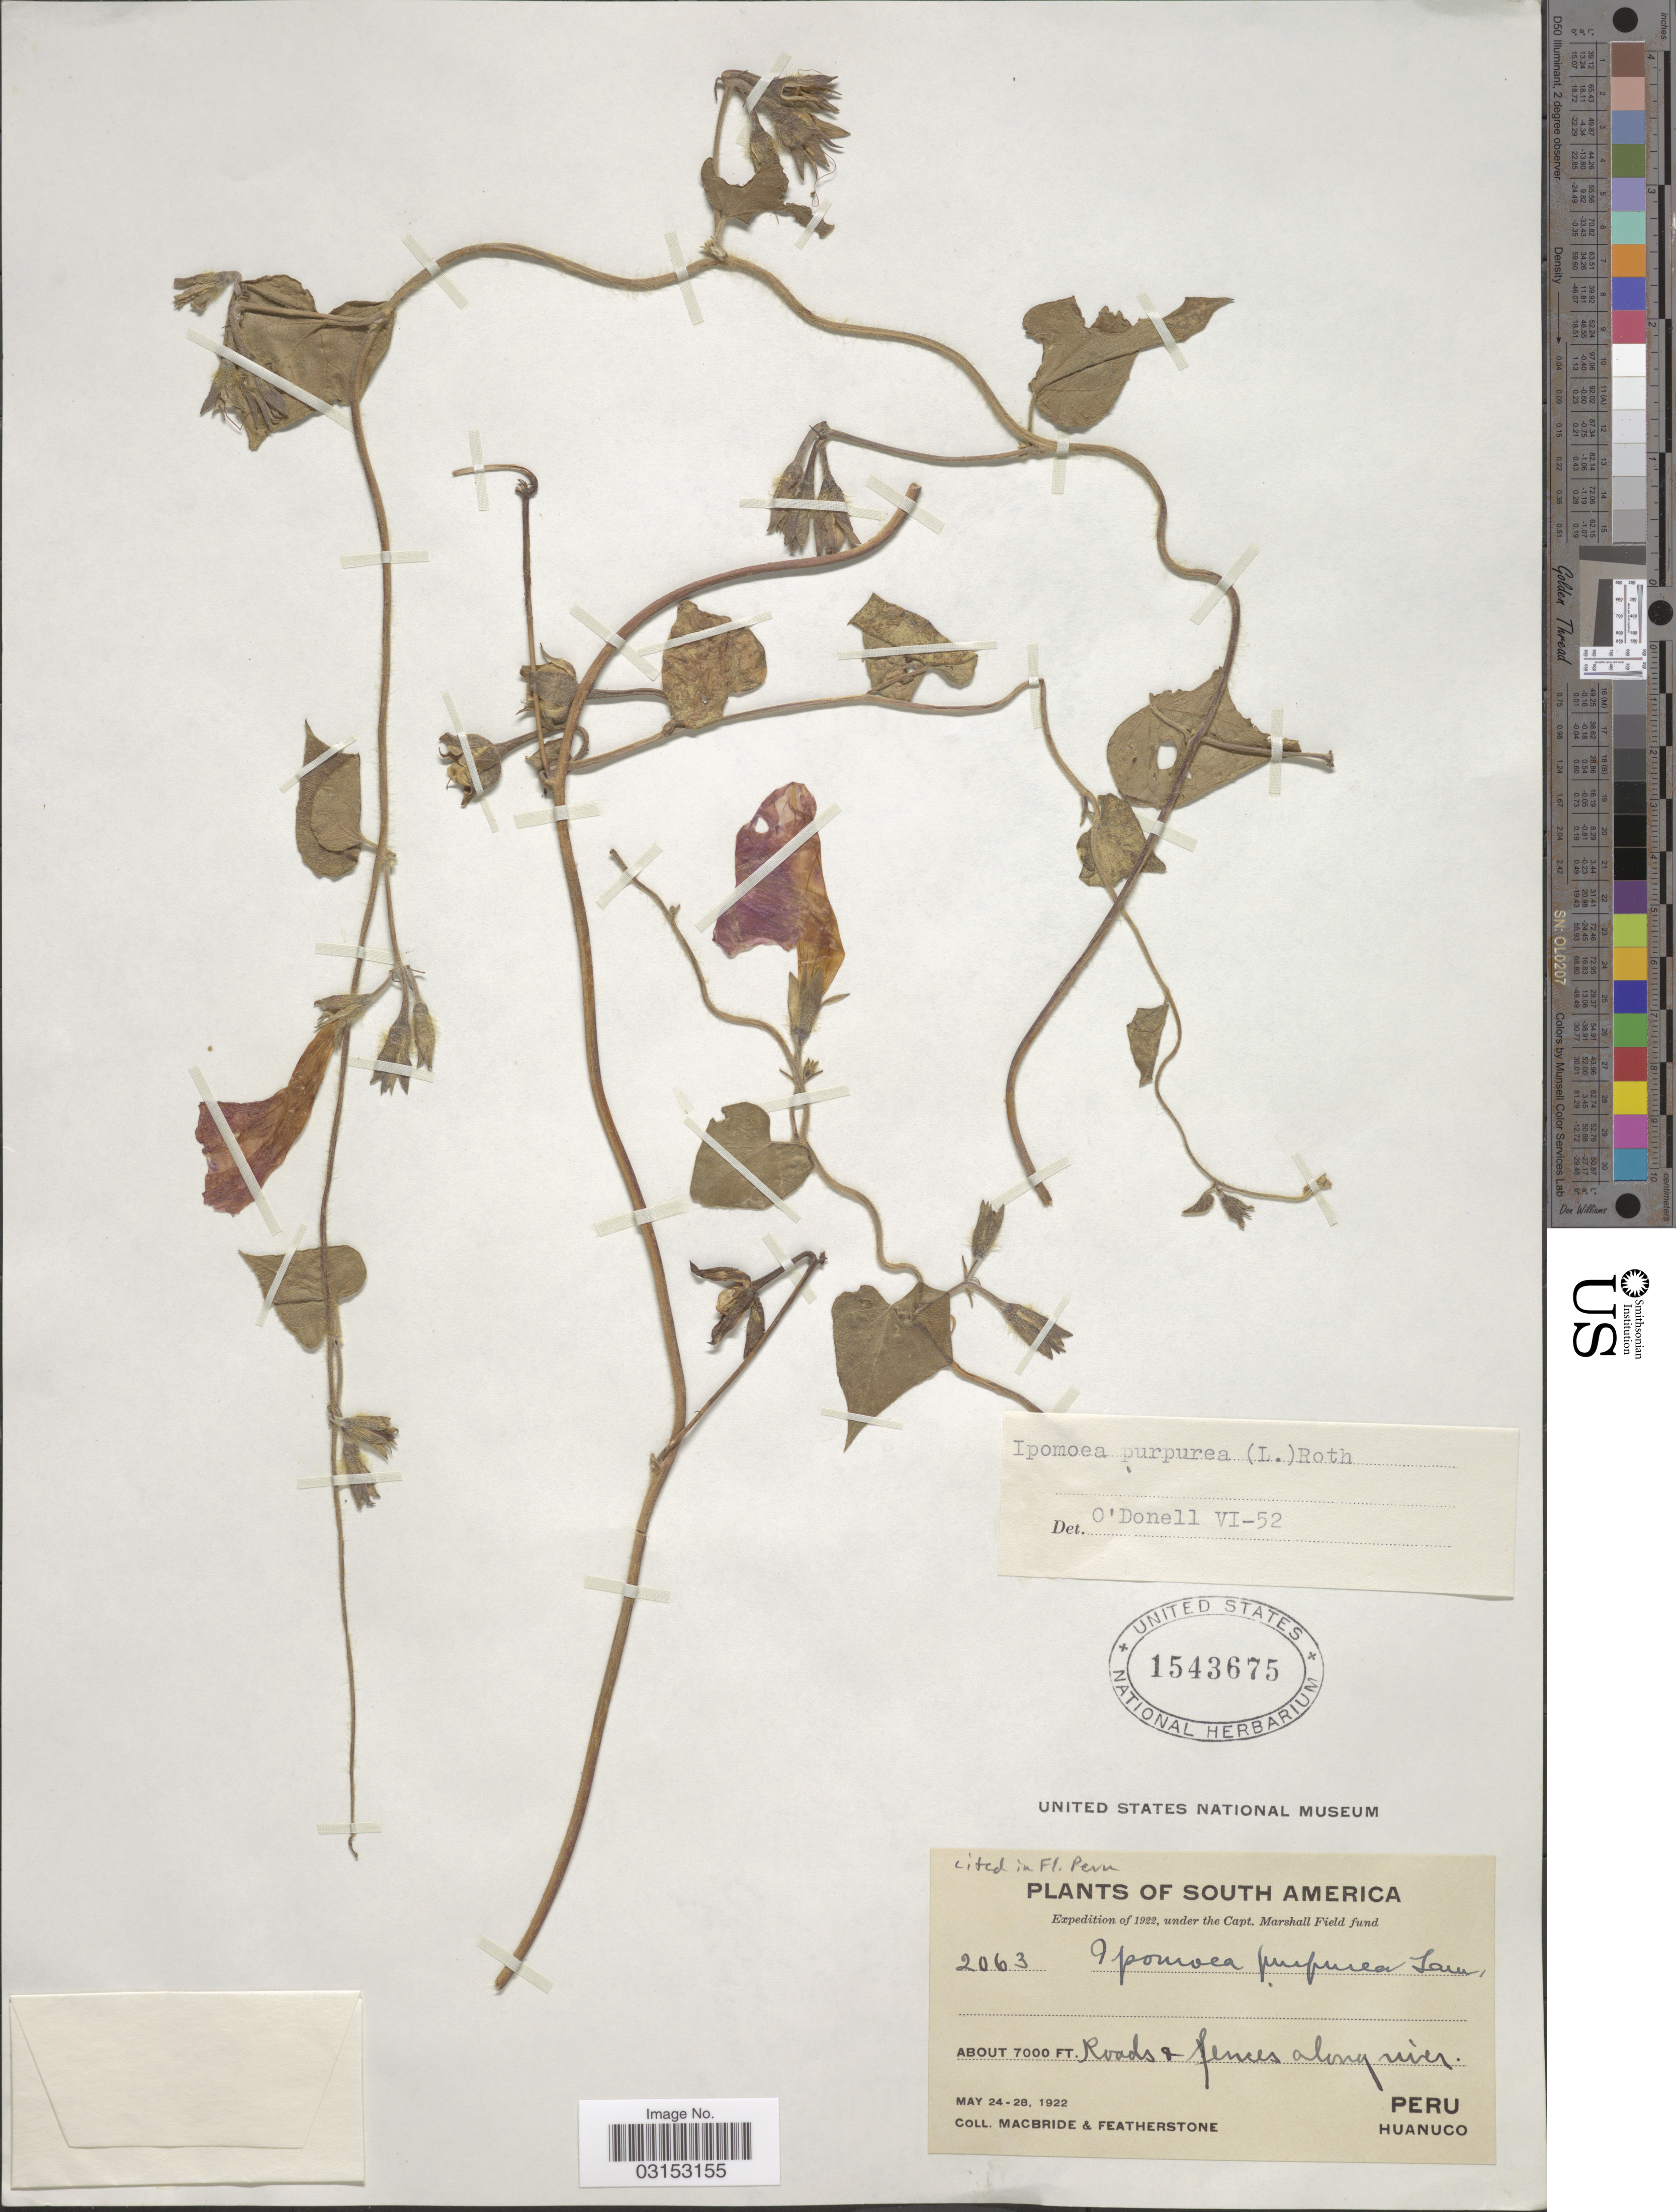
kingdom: Plantae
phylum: Tracheophyta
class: Magnoliopsida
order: Solanales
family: Convolvulaceae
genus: Ipomoea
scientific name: Ipomoea purpurea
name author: (L.) Roth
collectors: Macbride, -- & -. Featherstone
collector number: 2063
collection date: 1922-05-24/1922-05-28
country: Peru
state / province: Huánuco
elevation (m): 2134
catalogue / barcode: US 1543675